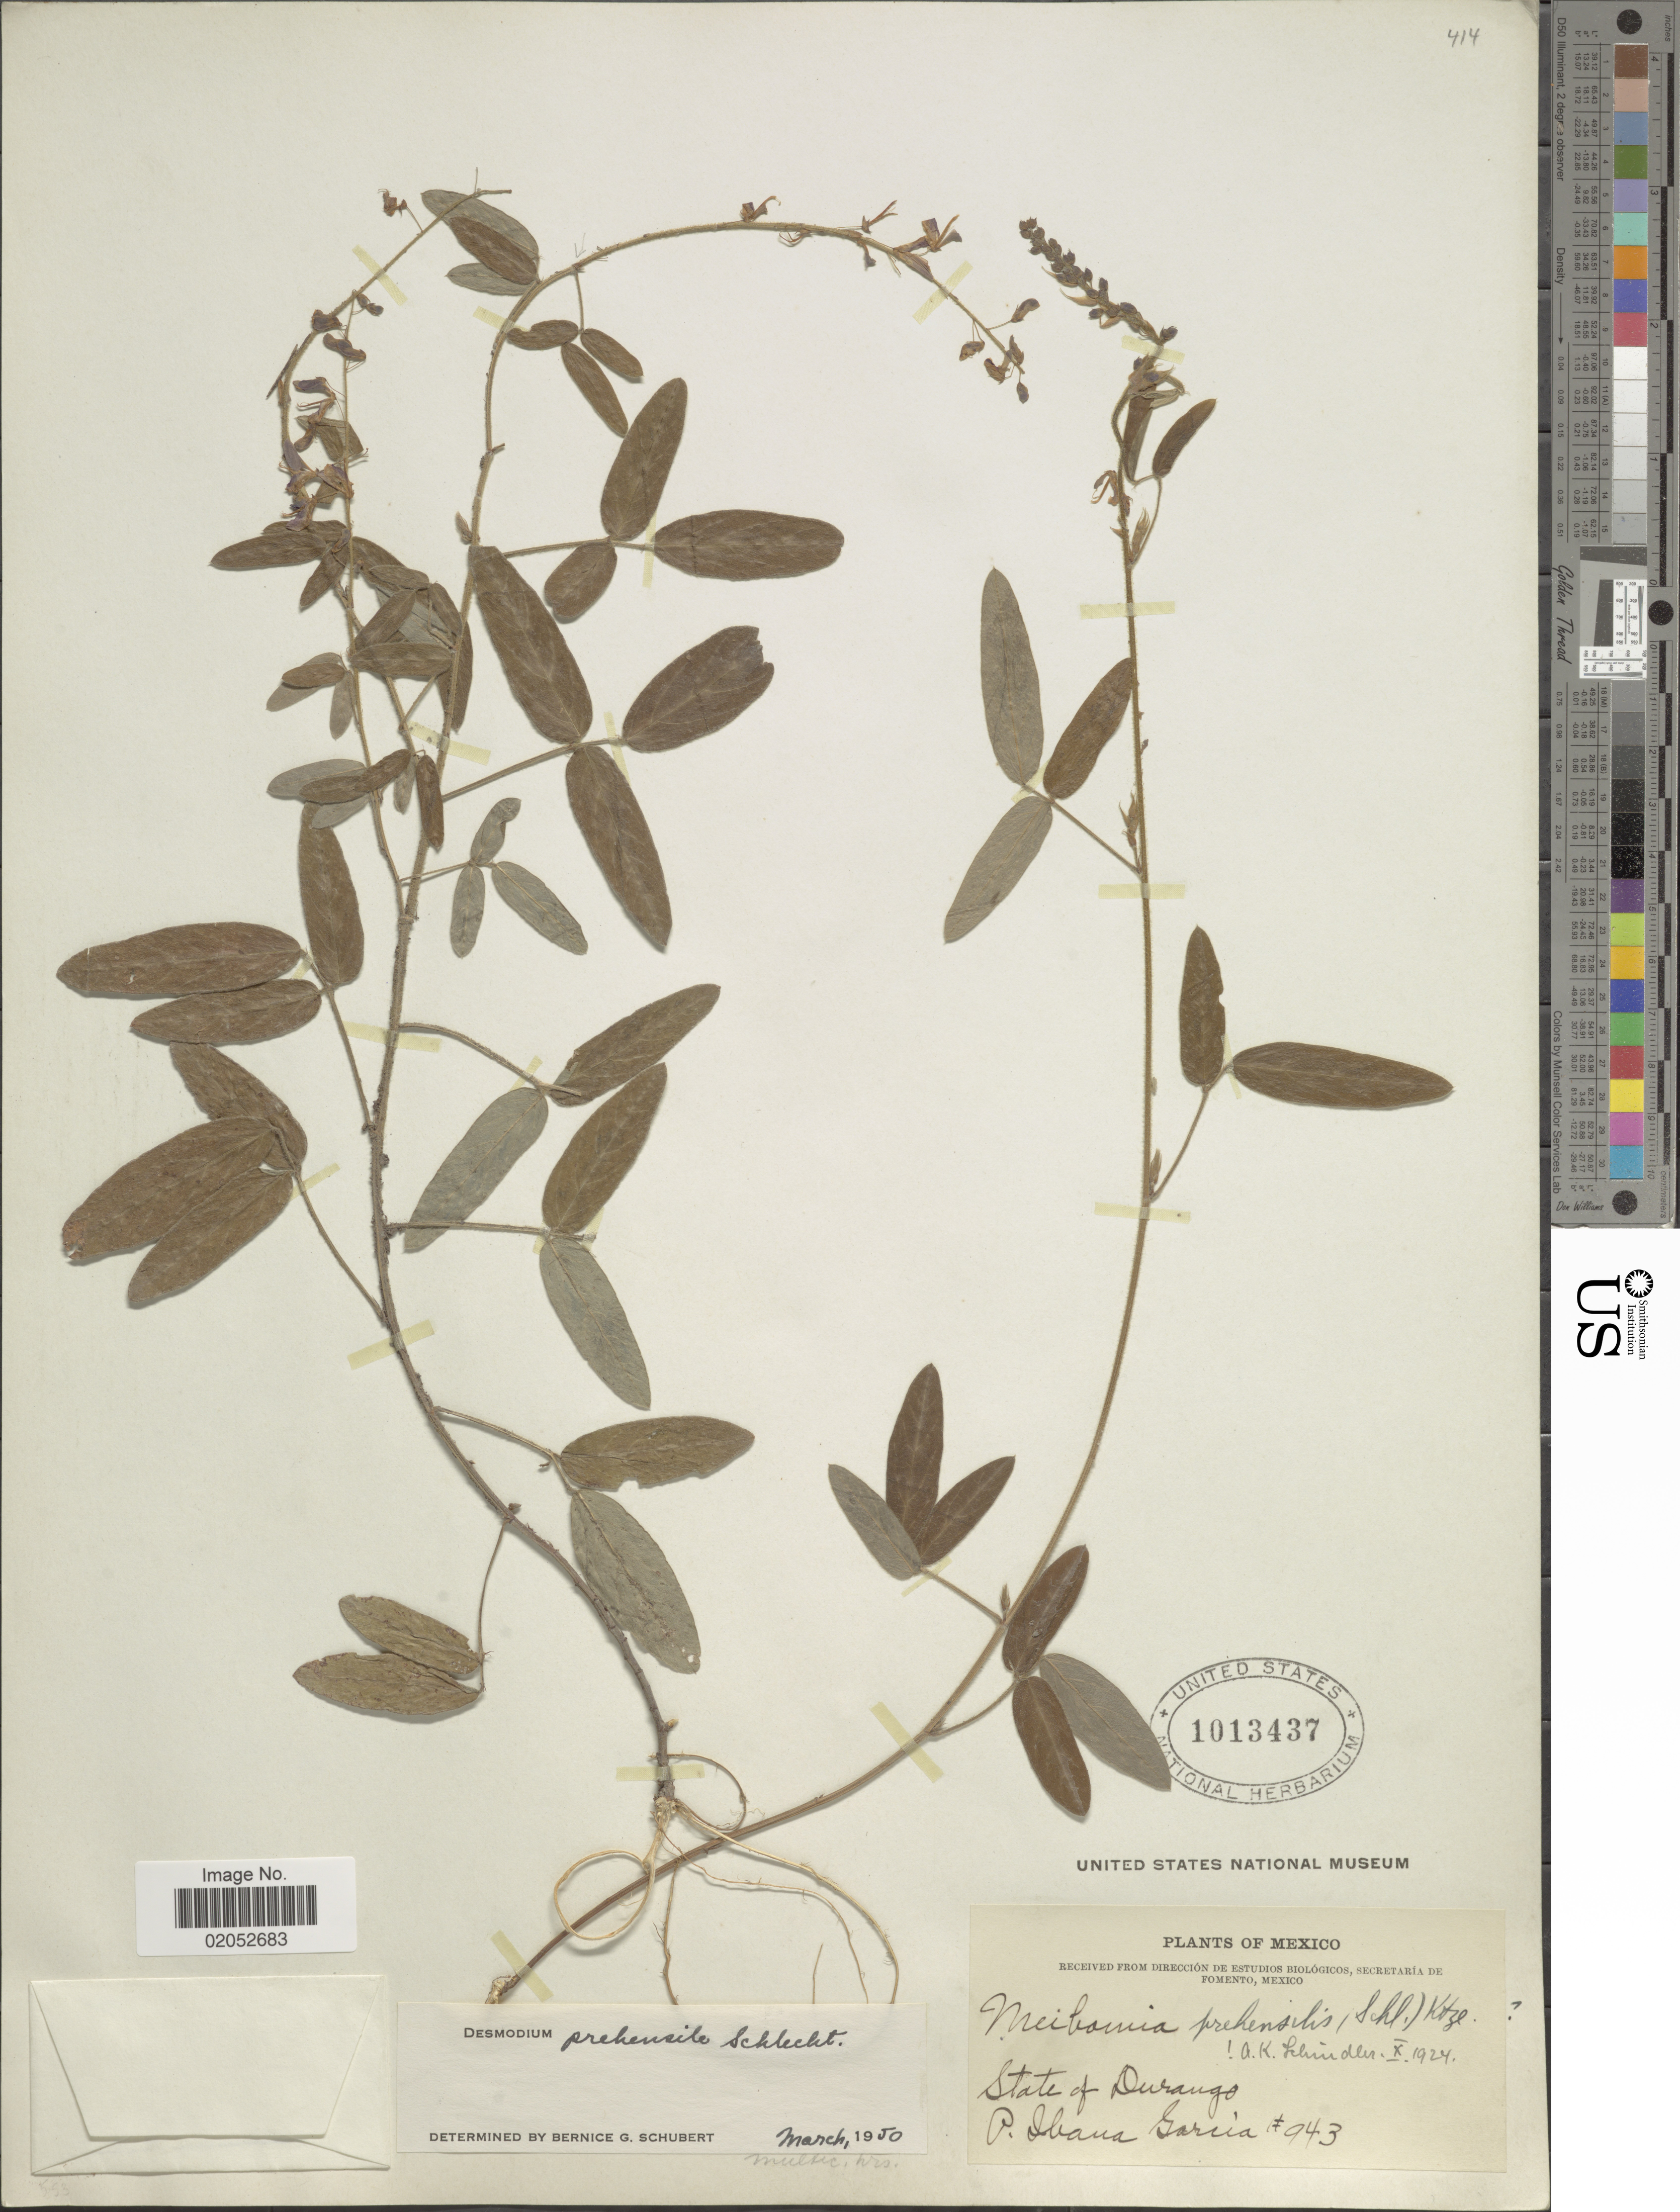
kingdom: Plantae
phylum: Tracheophyta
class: Magnoliopsida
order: Fabales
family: Fabaceae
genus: Desmodium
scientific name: Desmodium prehensile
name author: Schltdl.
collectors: P. Ibana-Garcia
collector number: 943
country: Mexico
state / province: Durango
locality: State of Durango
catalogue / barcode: US 1013437